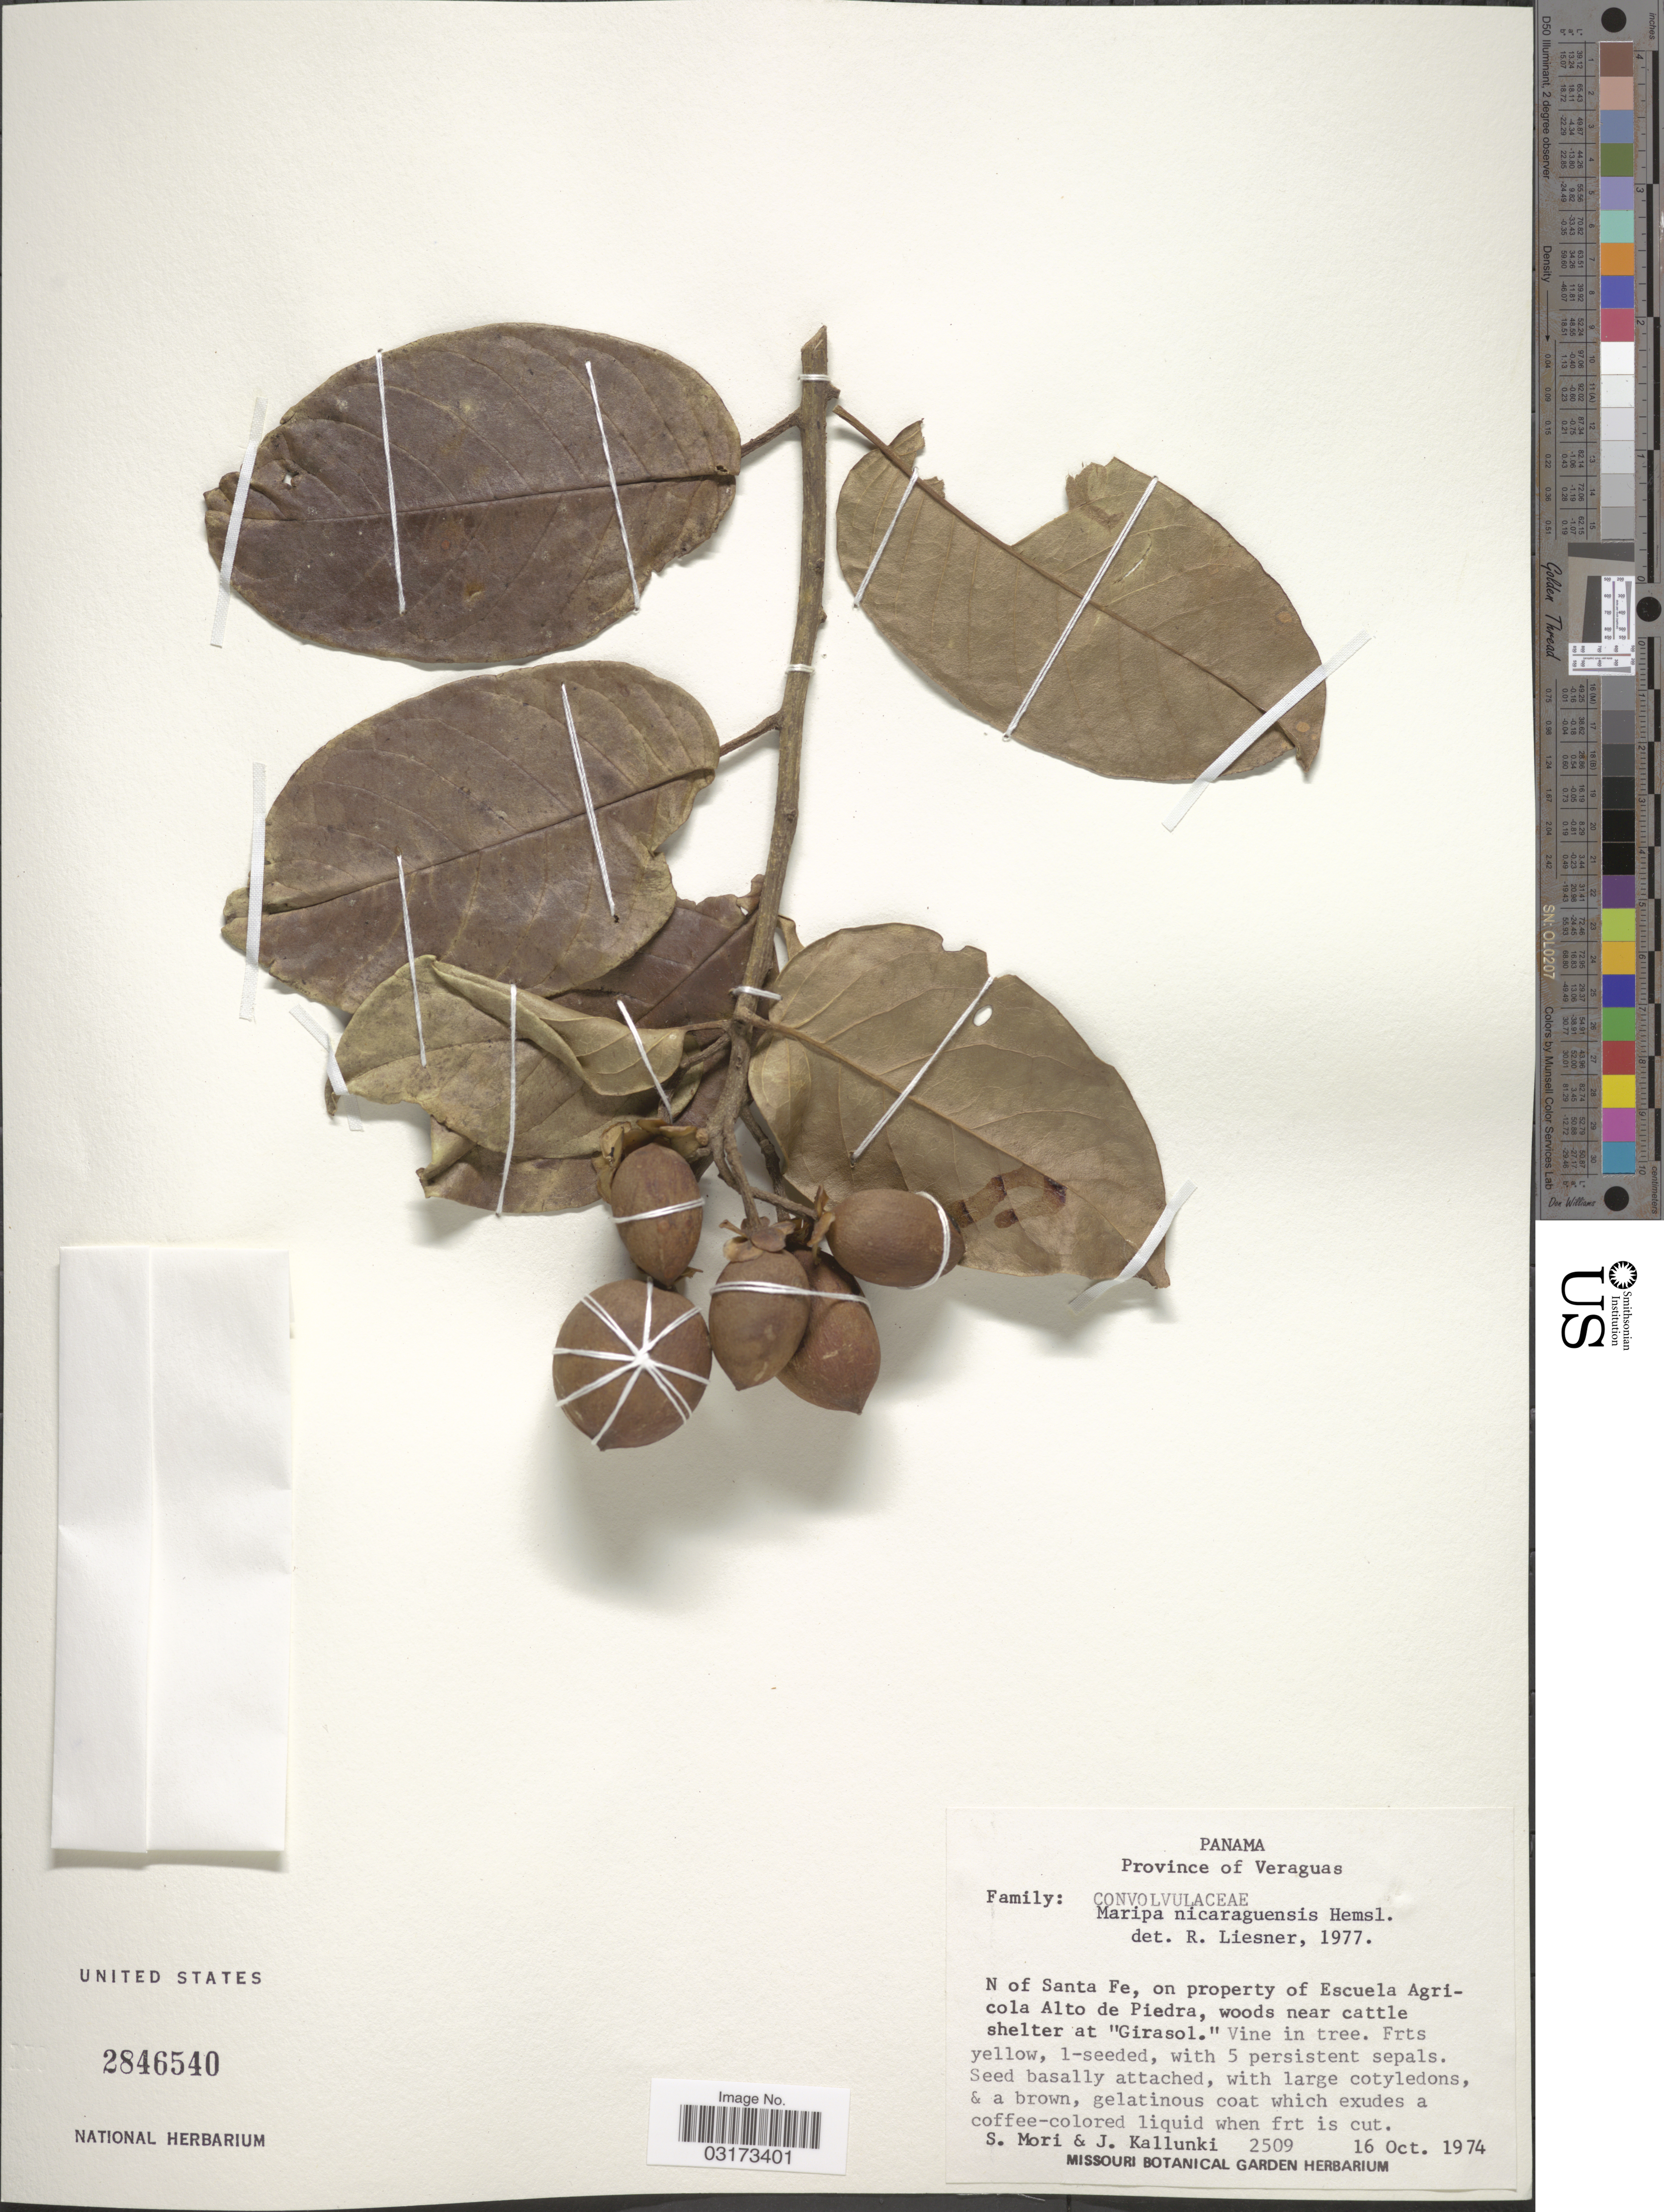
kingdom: Plantae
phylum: Tracheophyta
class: Magnoliopsida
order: Solanales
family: Convolvulaceae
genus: Maripa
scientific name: Maripa nicaraguensis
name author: Hemsl.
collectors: S. Mori & J. Kallunki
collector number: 2509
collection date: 1974-10-16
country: Panama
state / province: Veraguas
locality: N of Santa Fe, on property of Escuela Agricola Alto de Piedra, woods near cattle shelter at "Girasol".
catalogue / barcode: US 2846540